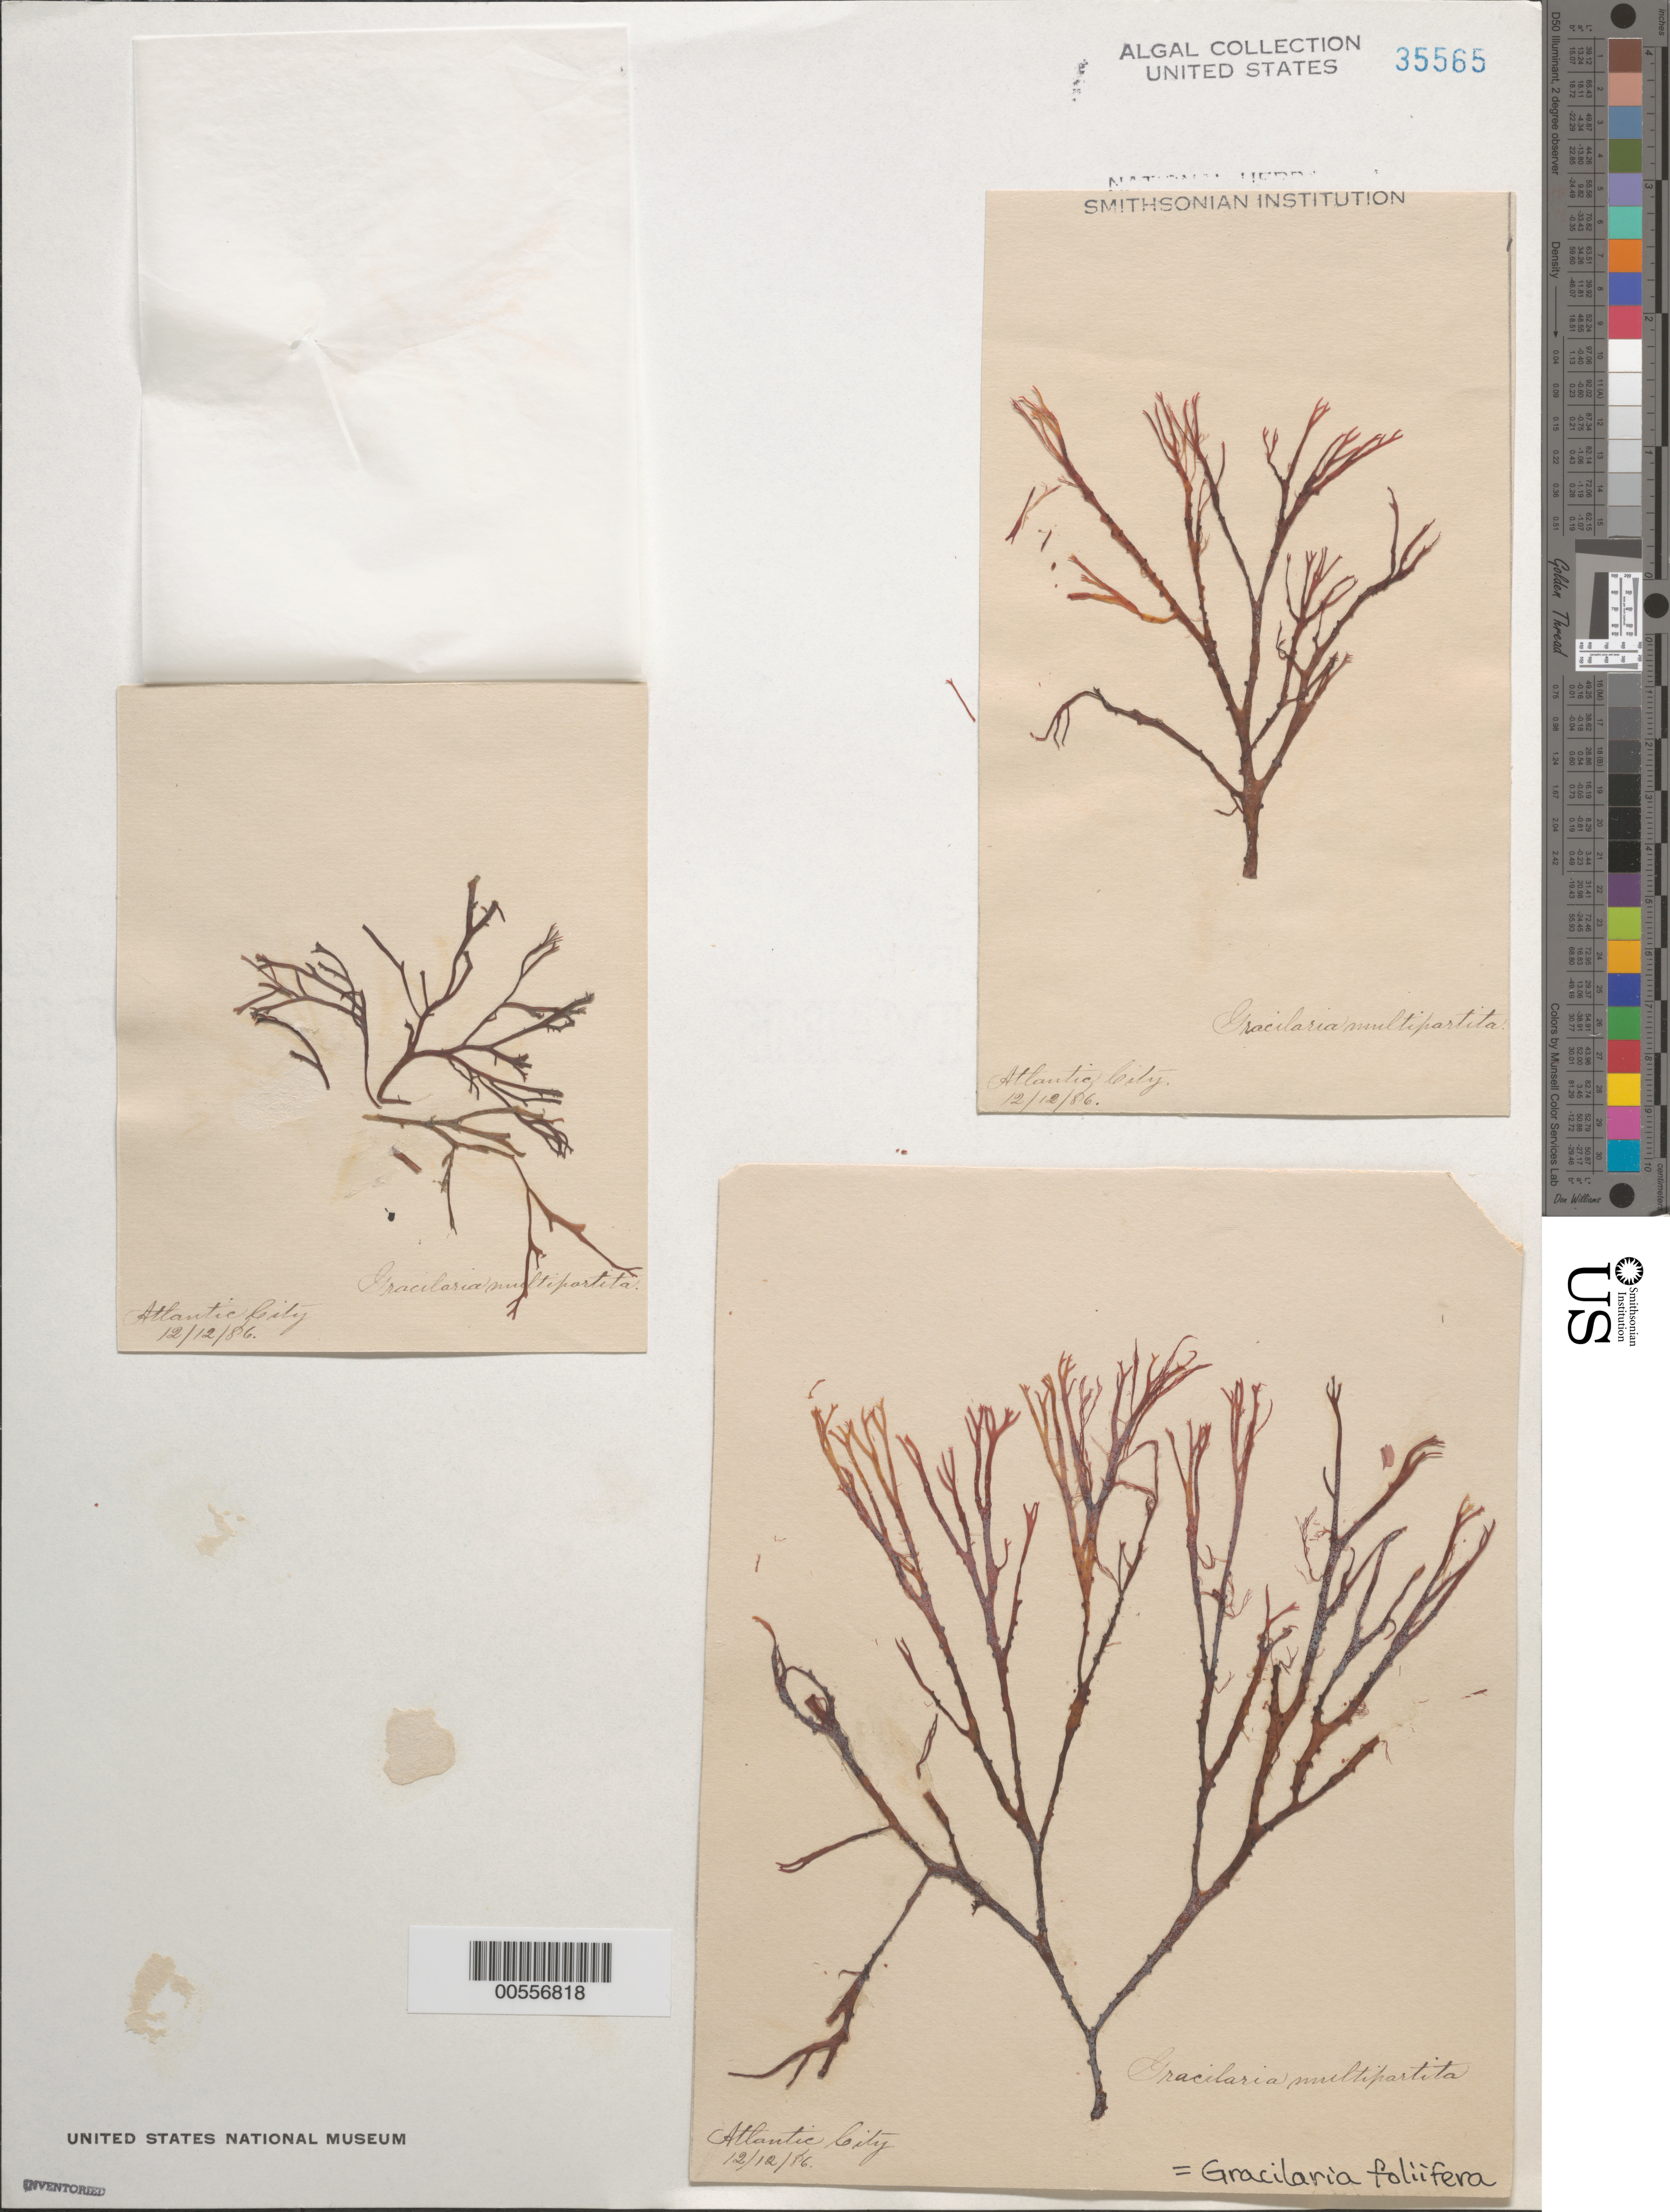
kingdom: Plantae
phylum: Rhodophyta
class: Florideophyceae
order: Gracilariales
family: Gracilariaceae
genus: Gracilaria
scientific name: Gracilaria foliifera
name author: (Forssk.) Børgesen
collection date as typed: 12 Dec 1886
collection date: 1886-12-12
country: United States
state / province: New Jersey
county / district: Atlantic County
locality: Atlantic City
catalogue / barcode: US 35565